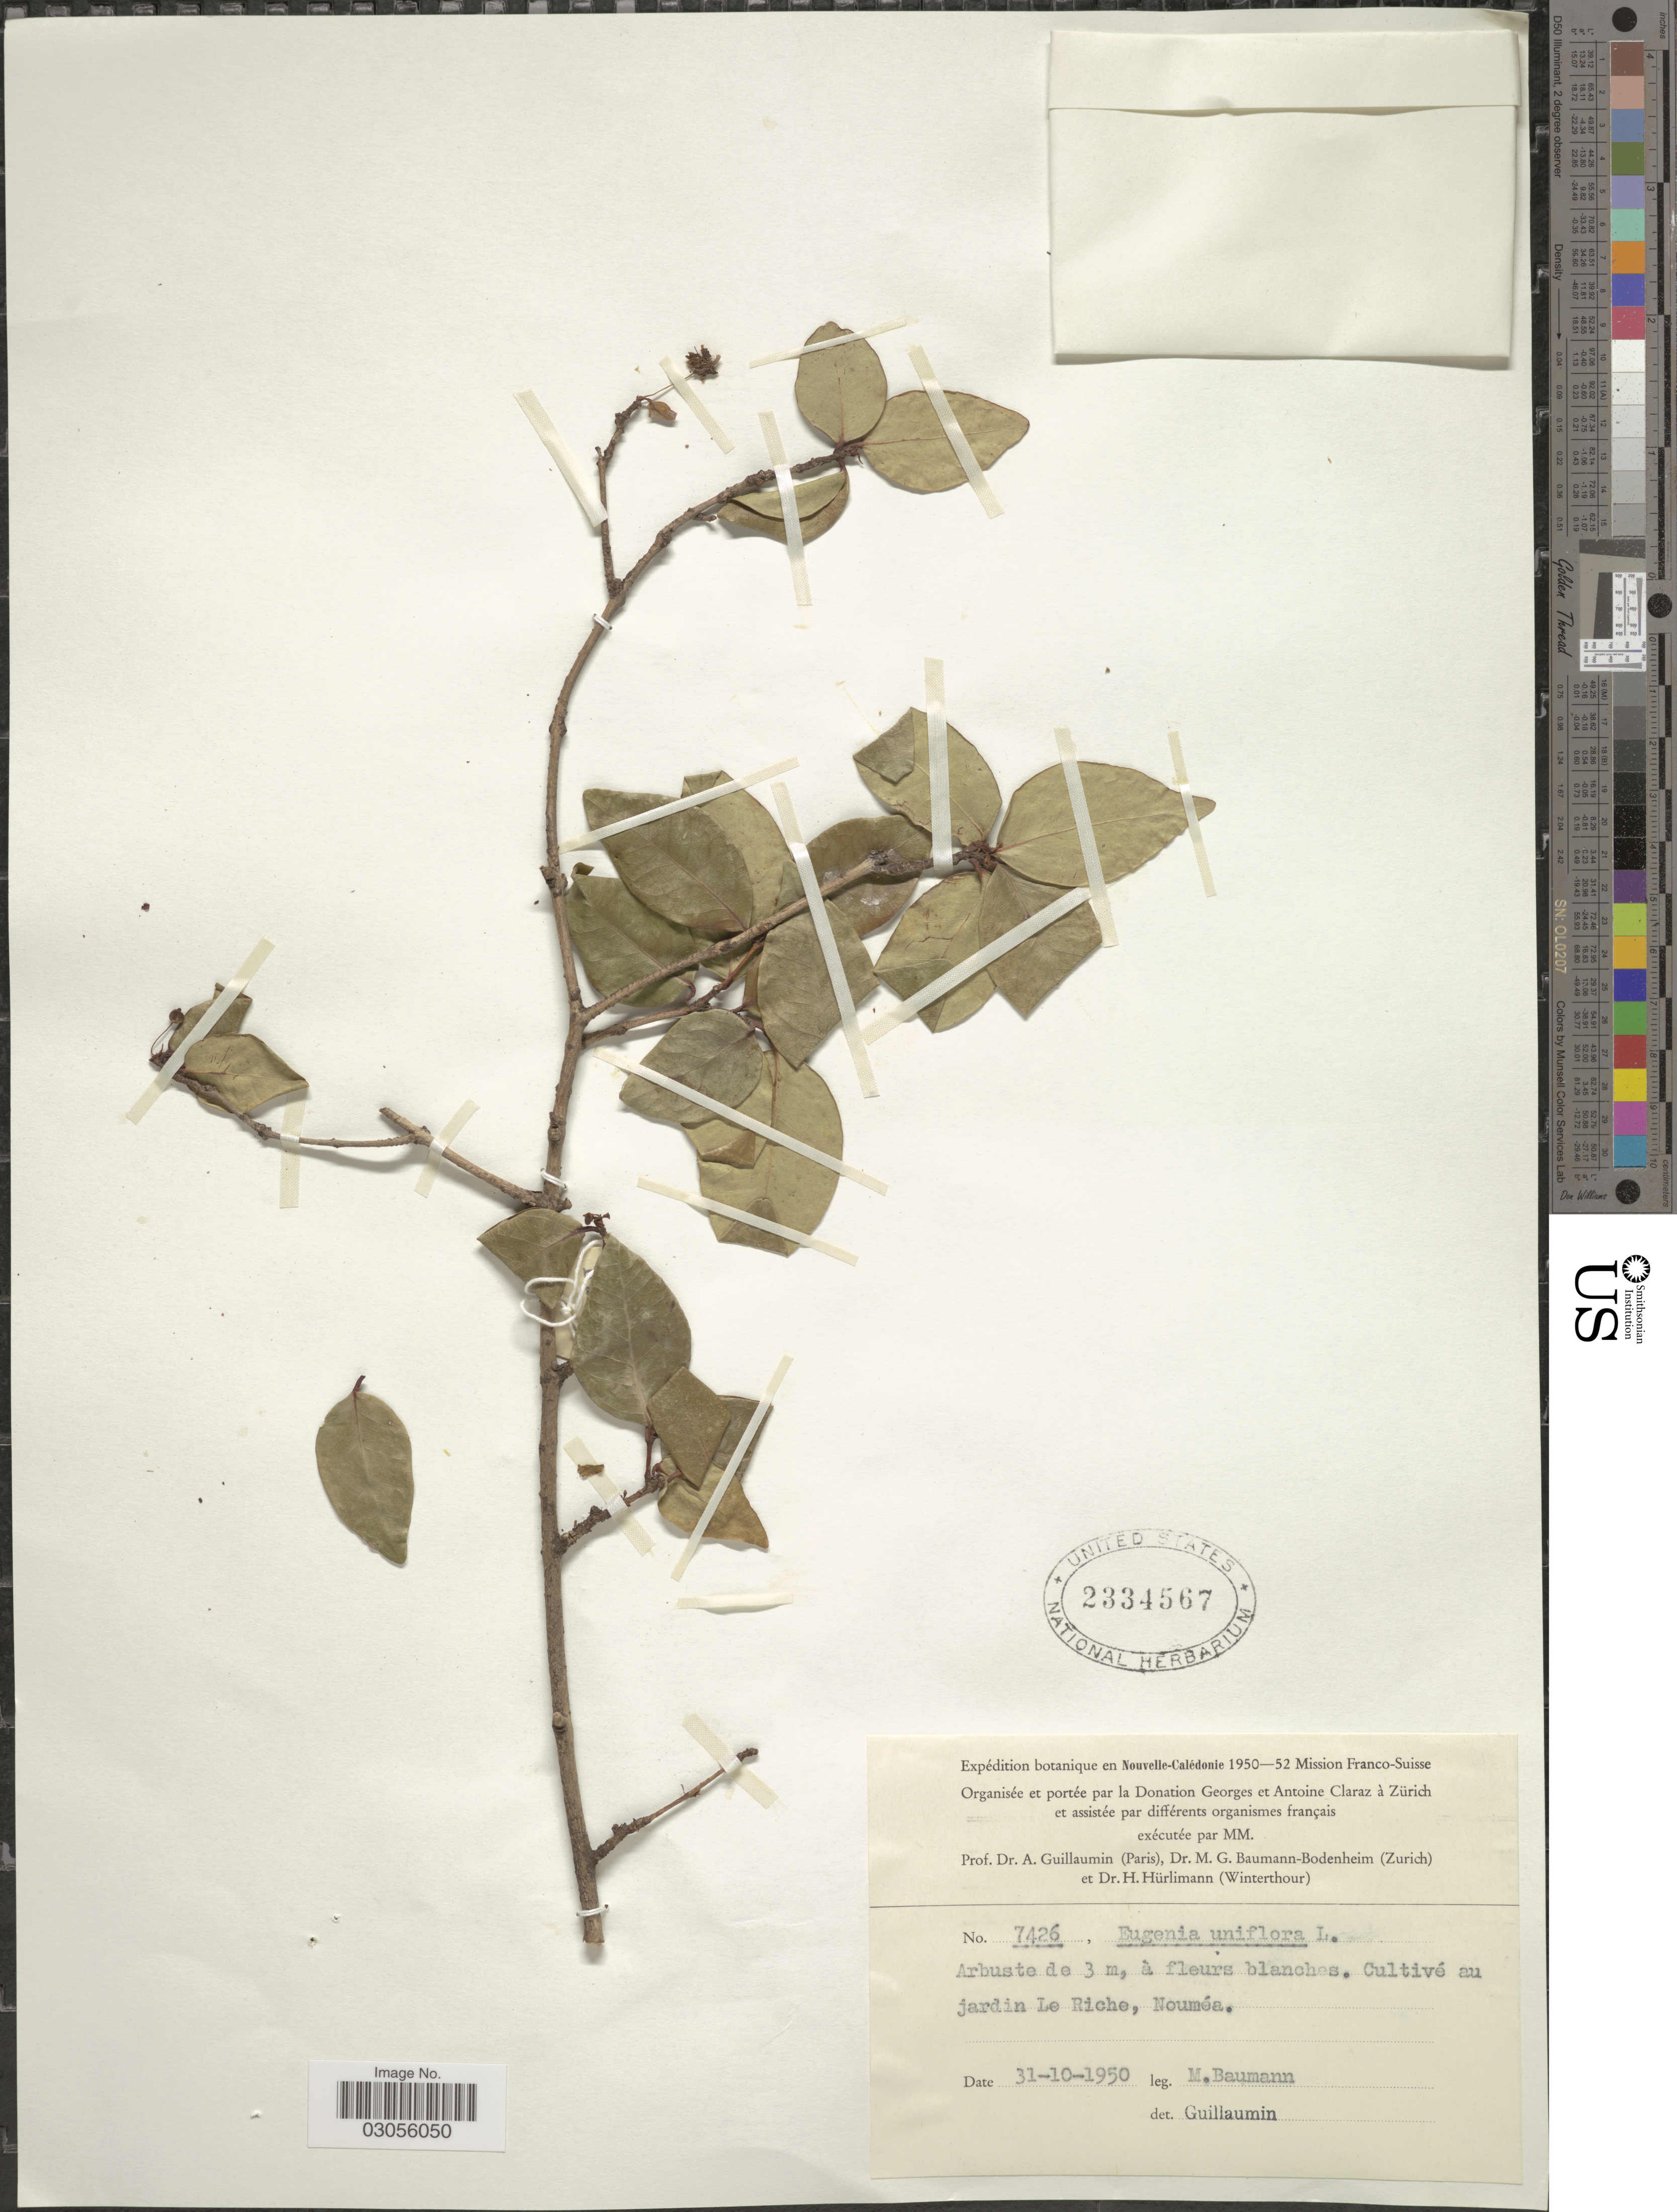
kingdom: Plantae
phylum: Tracheophyta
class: Magnoliopsida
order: Myrtales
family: Myrtaceae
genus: Eugenia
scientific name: Eugenia uniflora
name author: L.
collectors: M. G. Baumann-Bodenheim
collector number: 7426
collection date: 1950-10-31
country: New Caledonia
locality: Cultivé au jardin Le Riche, Nouméa.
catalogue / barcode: US 2334567